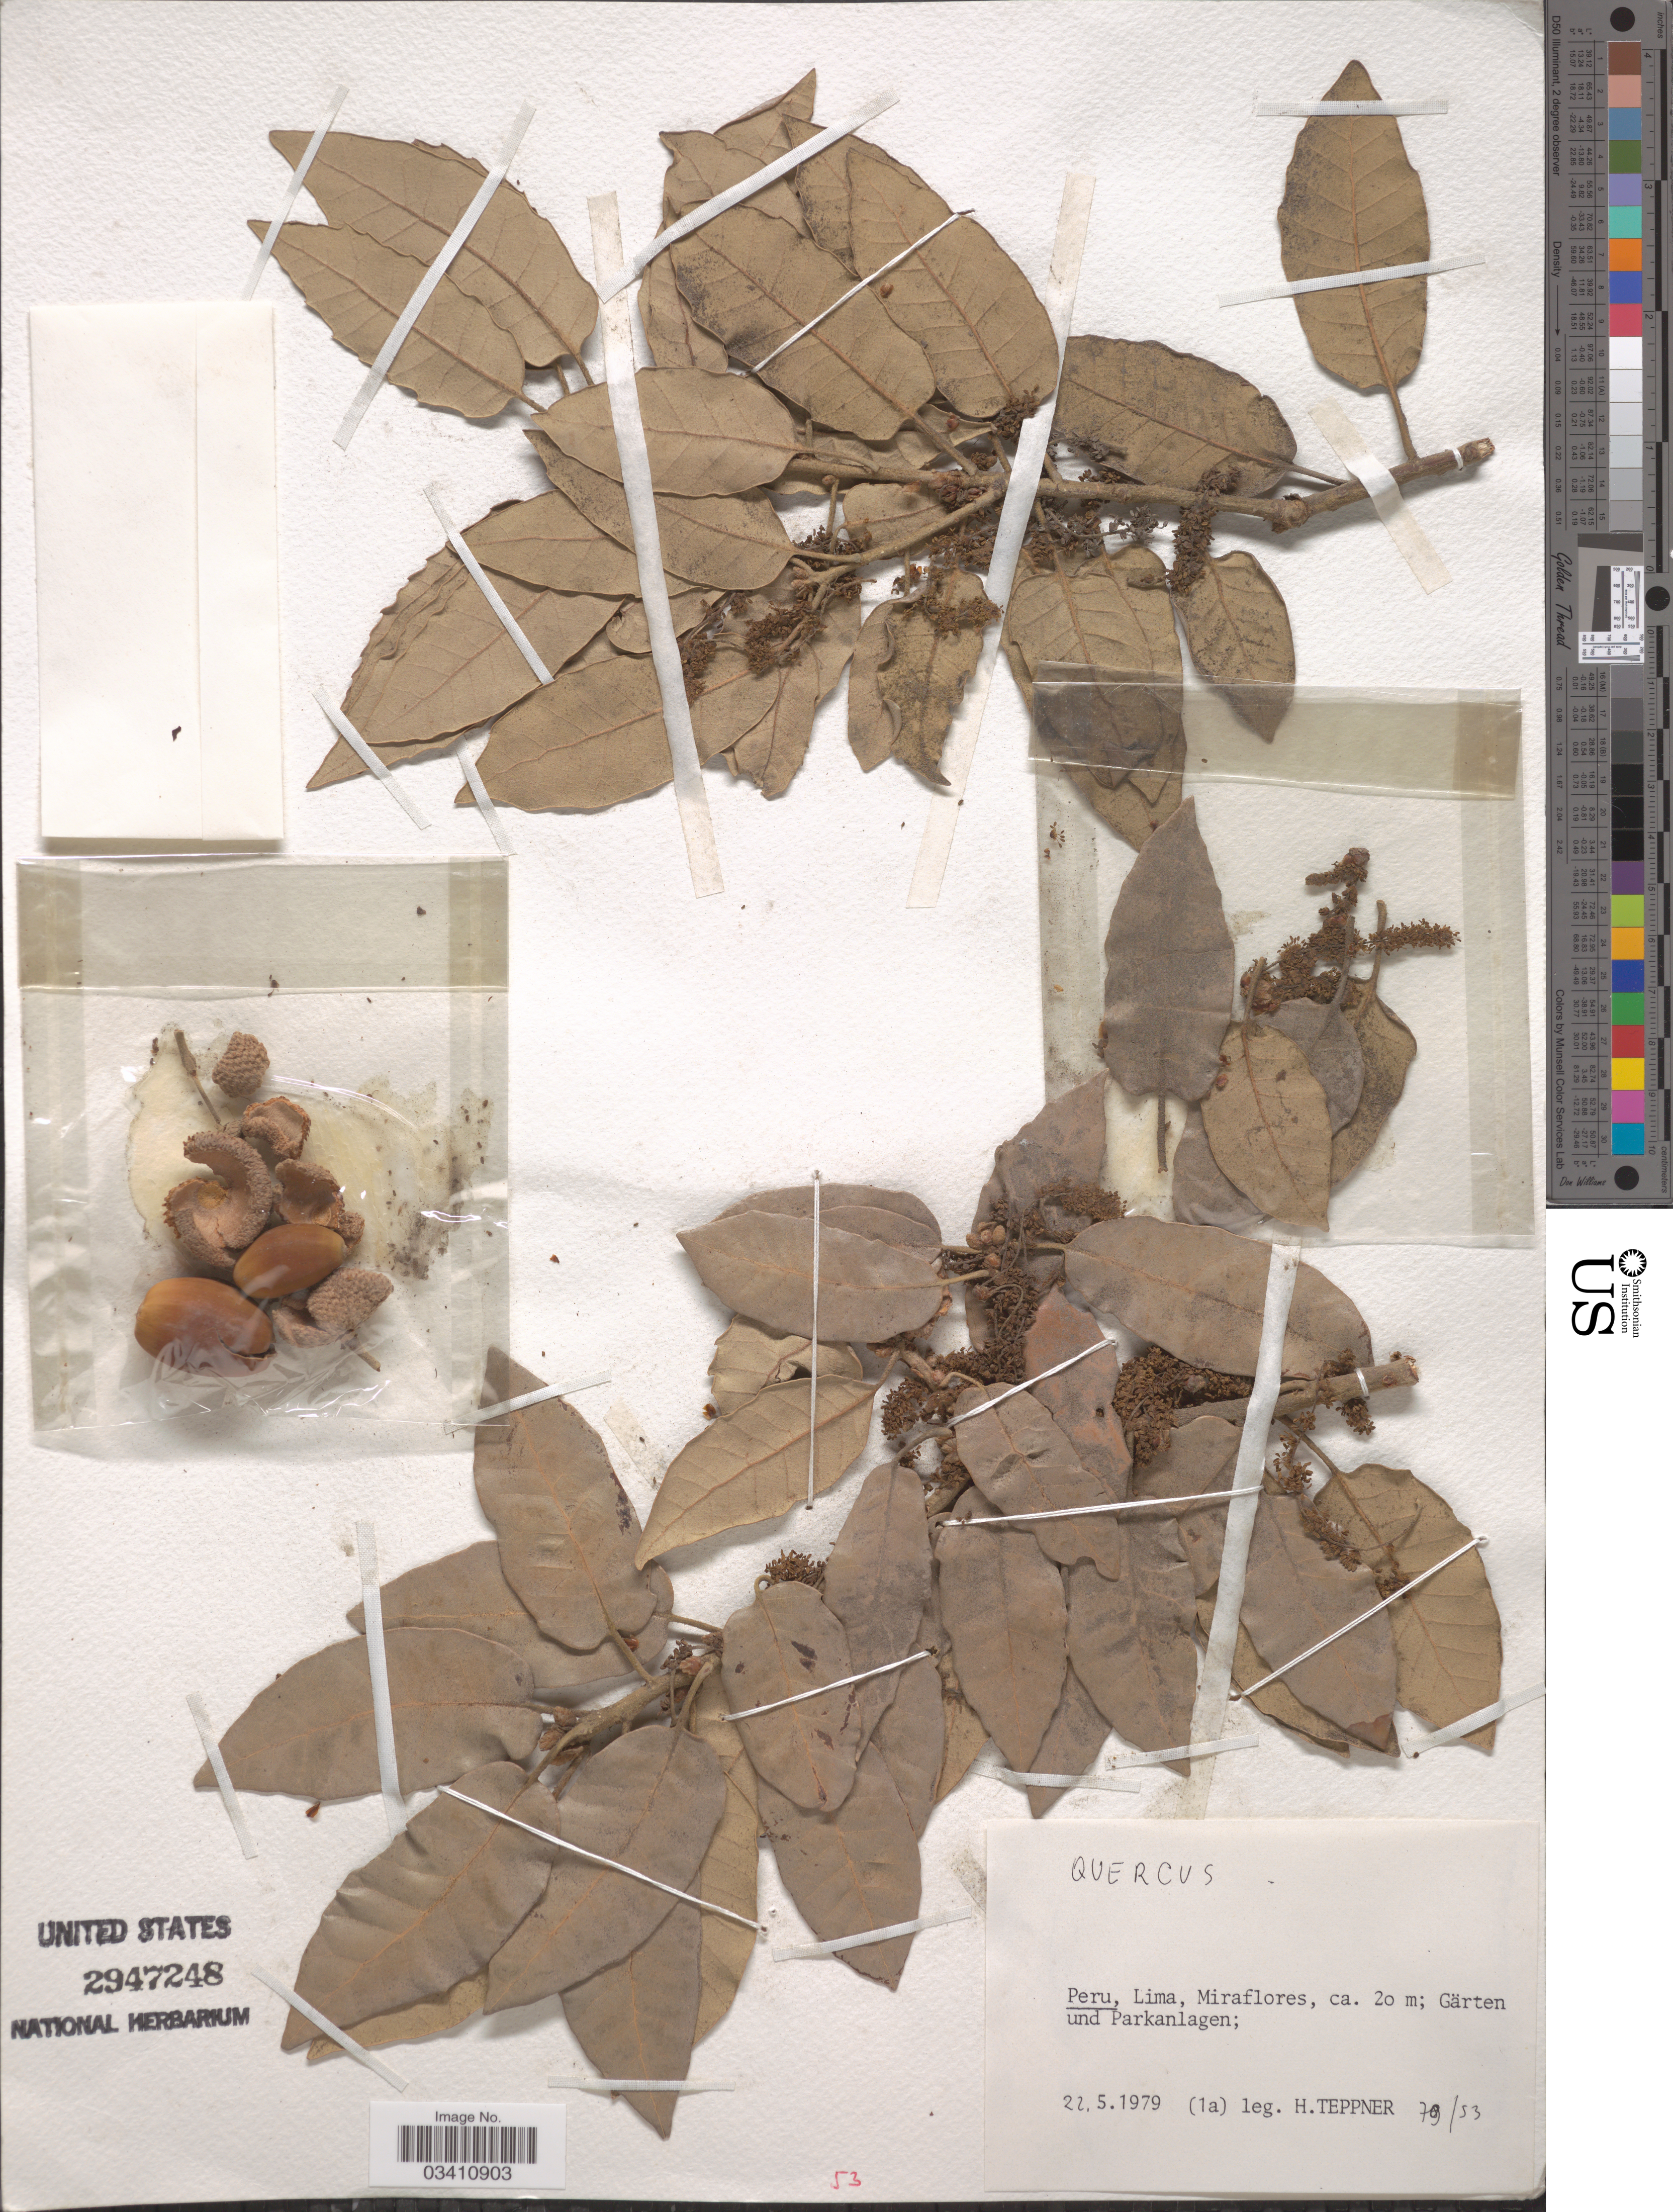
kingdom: Plantae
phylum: Tracheophyta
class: Magnoliopsida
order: Fagales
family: Fagaceae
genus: Quercus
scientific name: Quercus sp.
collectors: H. Teppner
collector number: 79/53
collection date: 1979-05-22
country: Peru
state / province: Lima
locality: Miraflores, Gärten und Parkanlagen.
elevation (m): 20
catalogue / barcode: US 2947248